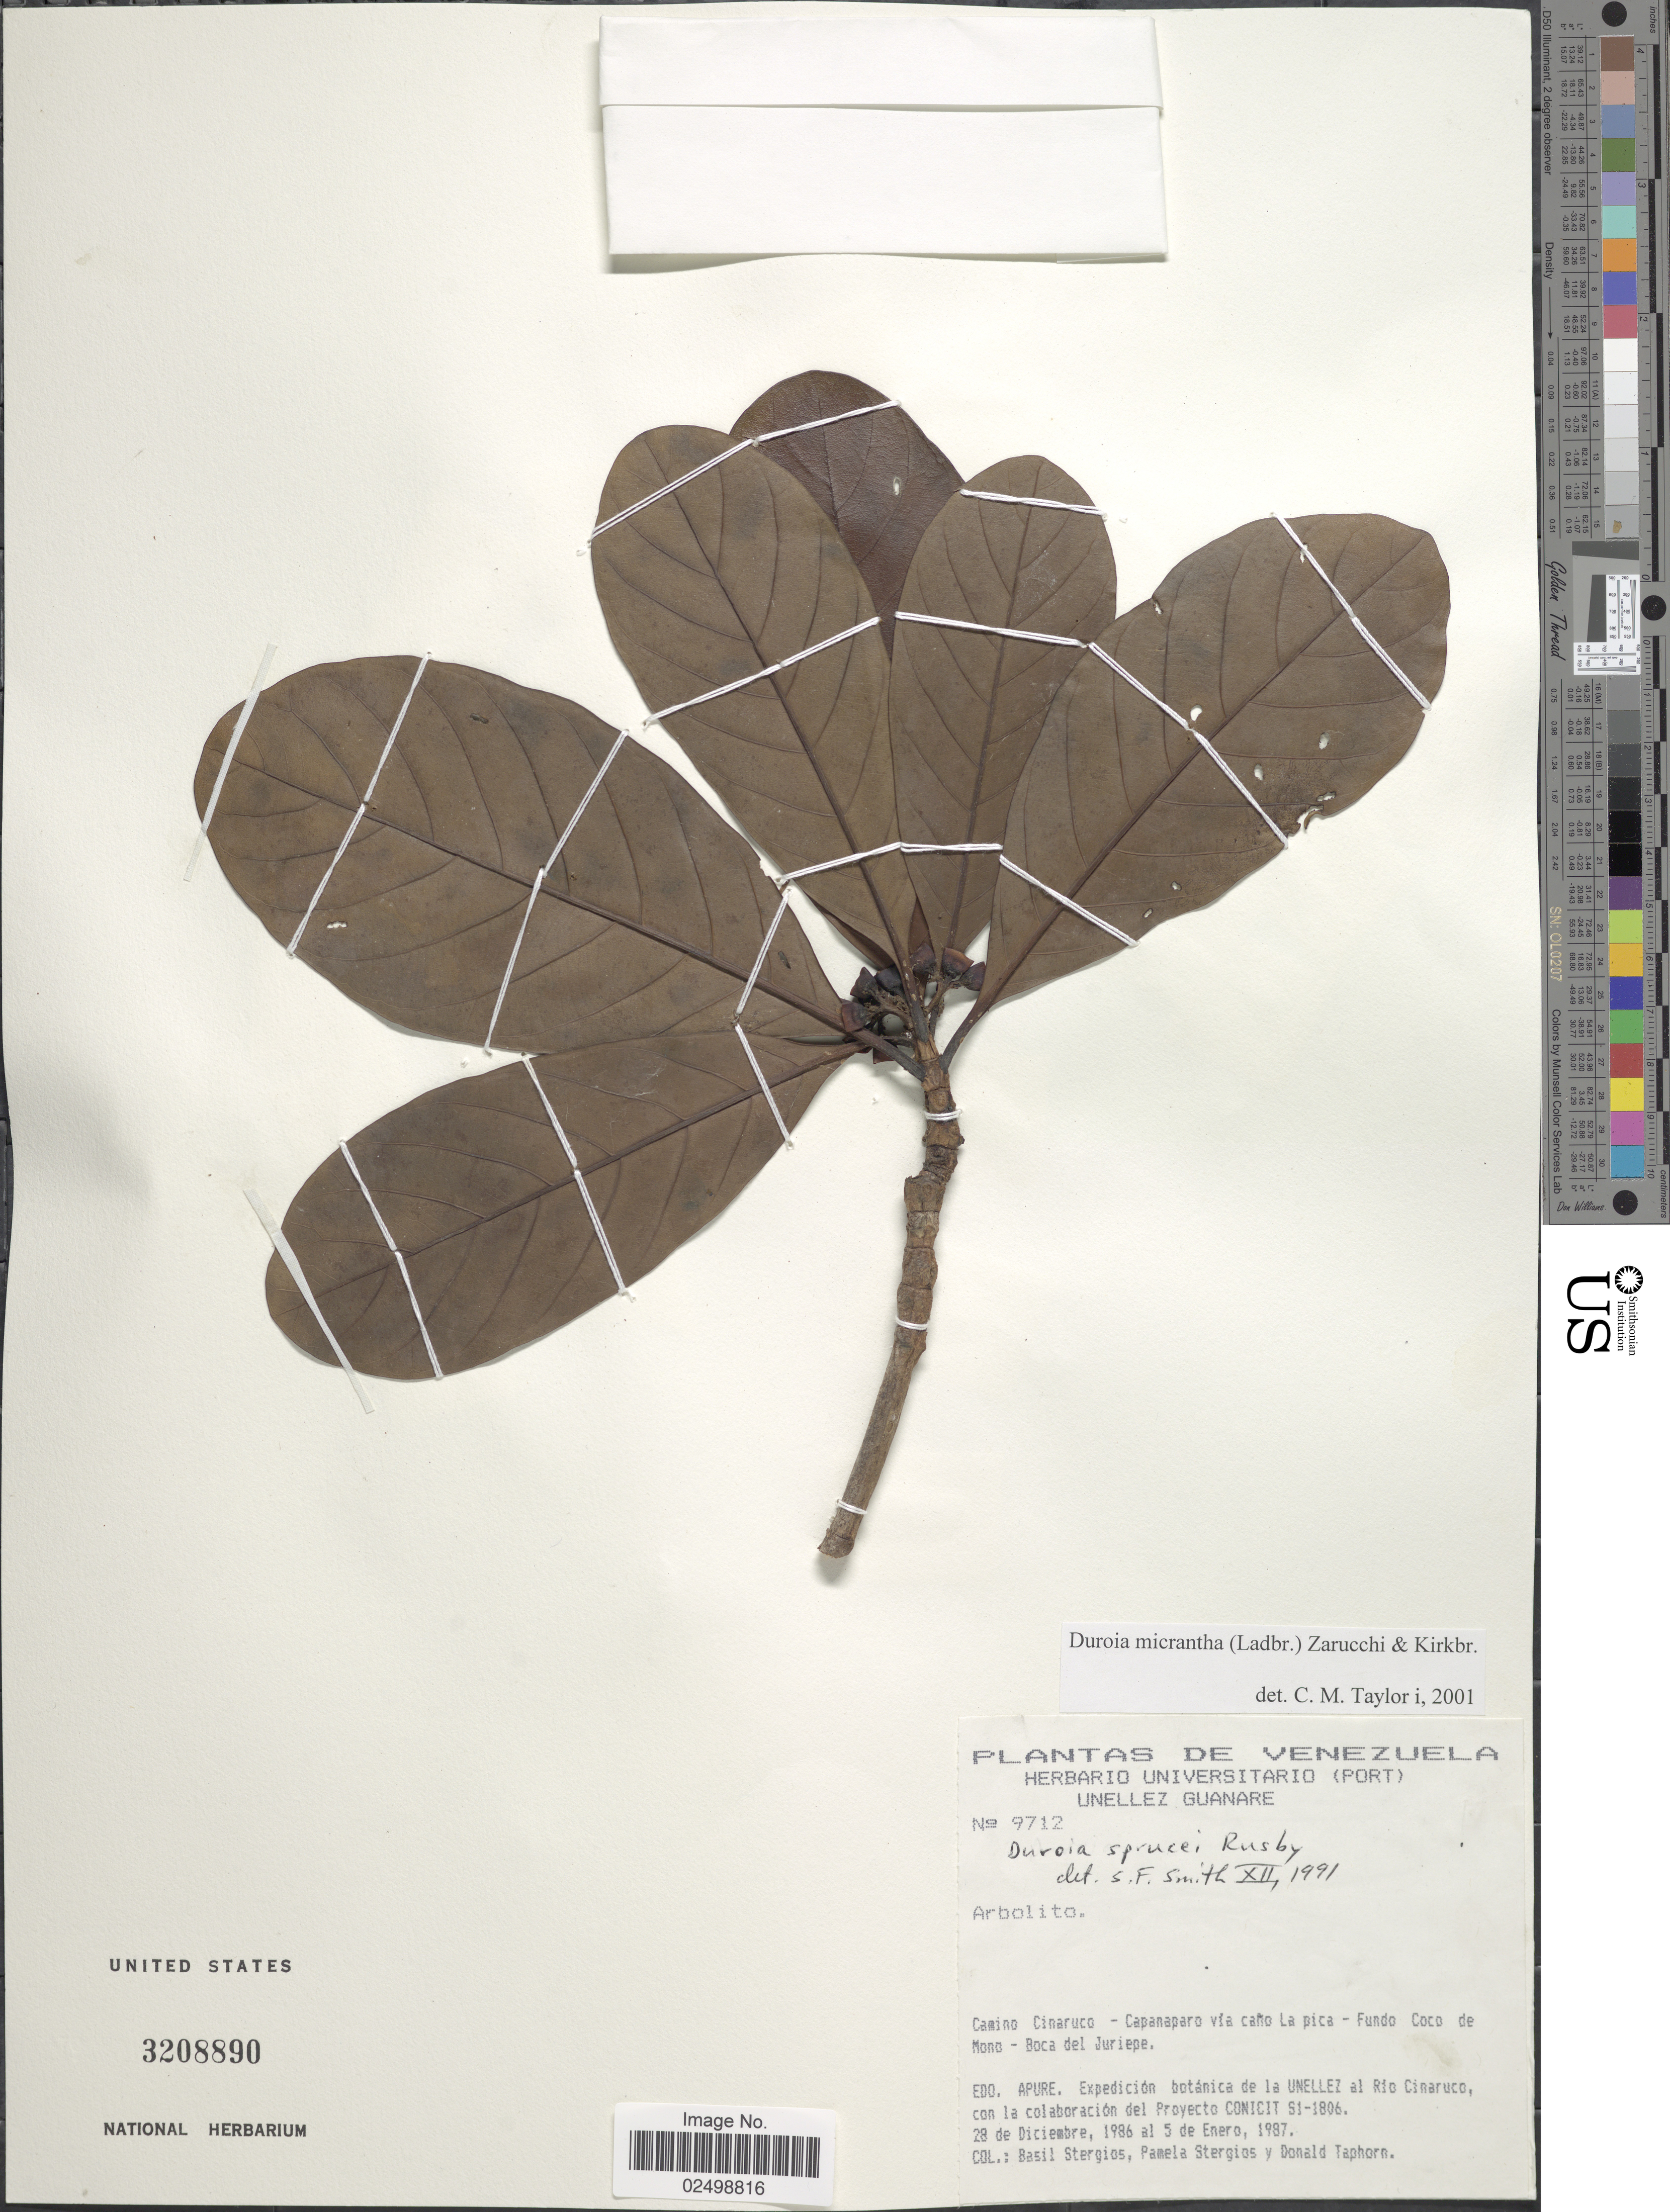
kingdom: Plantae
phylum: Tracheophyta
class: Magnoliopsida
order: Gentianales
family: Rubiaceae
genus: Duroia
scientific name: Duroia micrantha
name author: (Ladbr.) Zarucchi & J.H. Kirkbr.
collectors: B. G. Stergios, P. Stergios & D. Taphorn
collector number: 9712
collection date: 1986-12-28/1987-01-05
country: Venezuela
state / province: Apure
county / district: San Fernando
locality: Camino Cinaruco - Capanaparo via cano La pica - Fundo Coco de Mono - Boca del Juriepe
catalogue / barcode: US 3208890